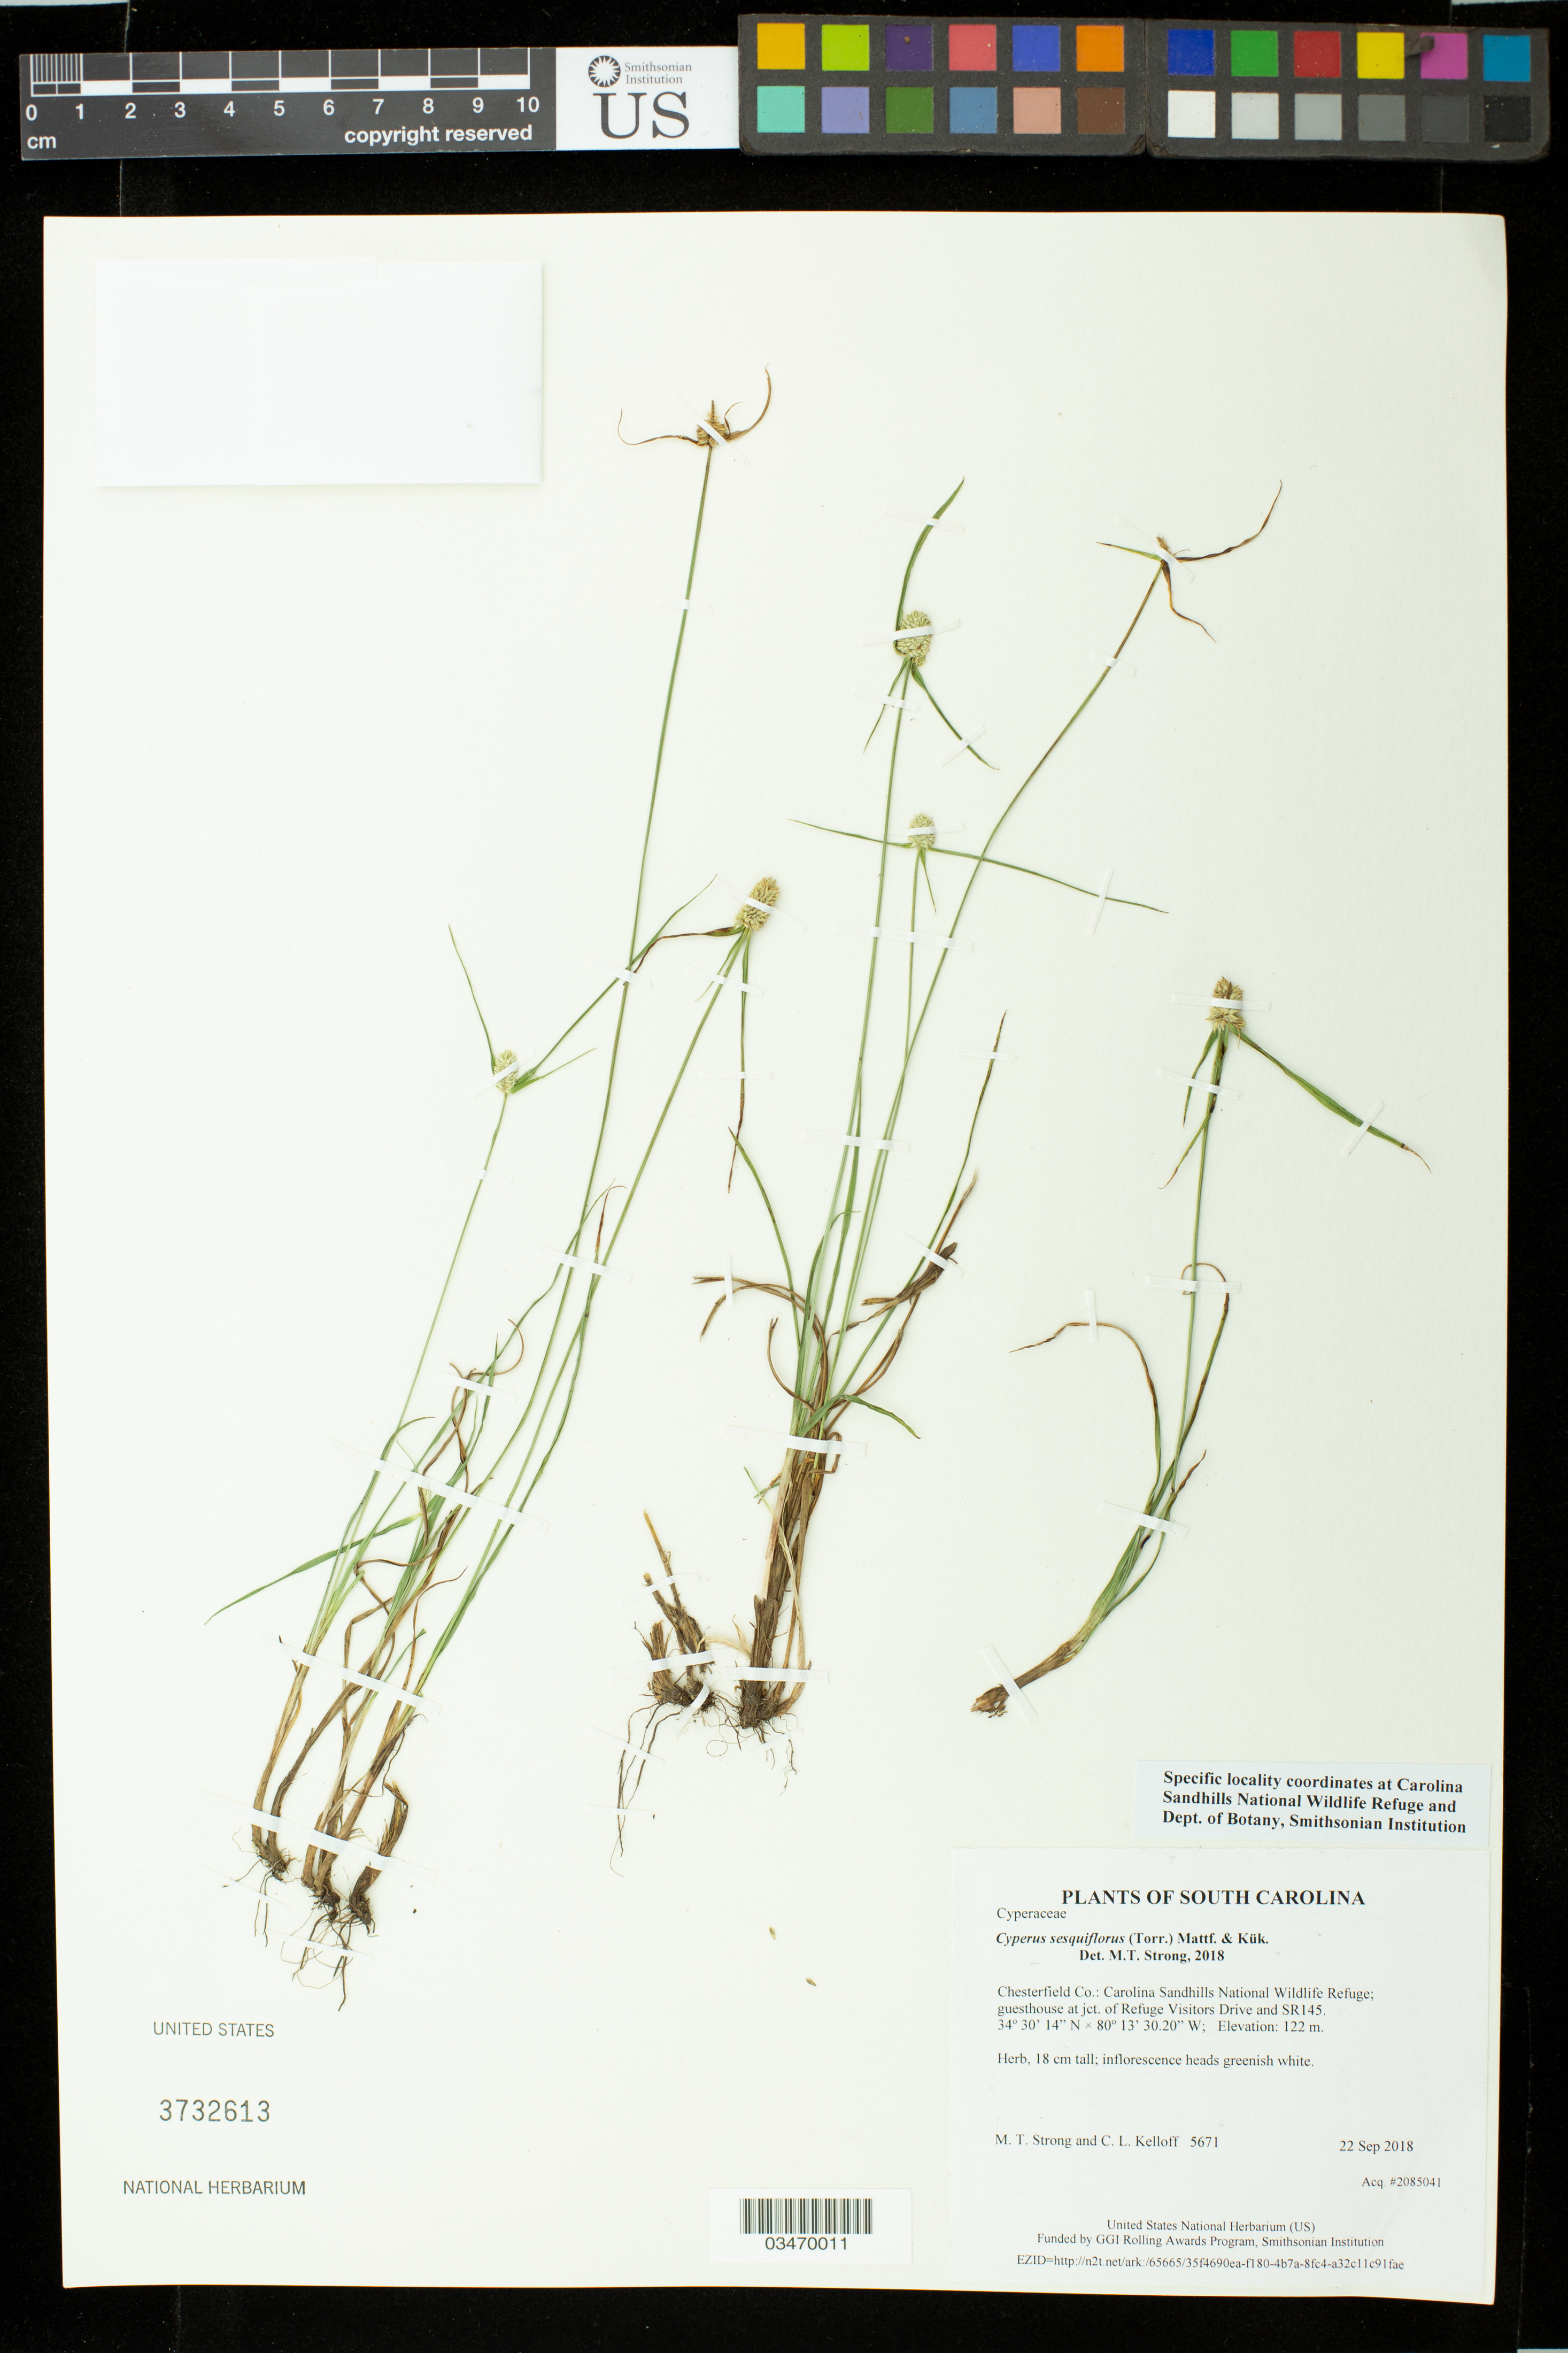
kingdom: Plantae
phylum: Tracheophyta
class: Liliopsida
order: Poales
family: Cyperaceae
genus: Cyperus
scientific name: Cyperus sesquiflorus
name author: (Torr.) Mattf. & Kük.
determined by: Strong, M. T., (US), Smithsonian Institution - National Museum of Natural History (UNITED STATES)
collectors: M. T. Strong & C. L. Kelloff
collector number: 5671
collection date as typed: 22 Sep 2018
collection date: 2018-09-22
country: United States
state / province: South Carolina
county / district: Chesterfield Co.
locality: Carolina Sandhills National Wildlife Refuge; guesthouse at jct Refuge Visitors Drive and SR145.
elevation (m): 122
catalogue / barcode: US 3732613